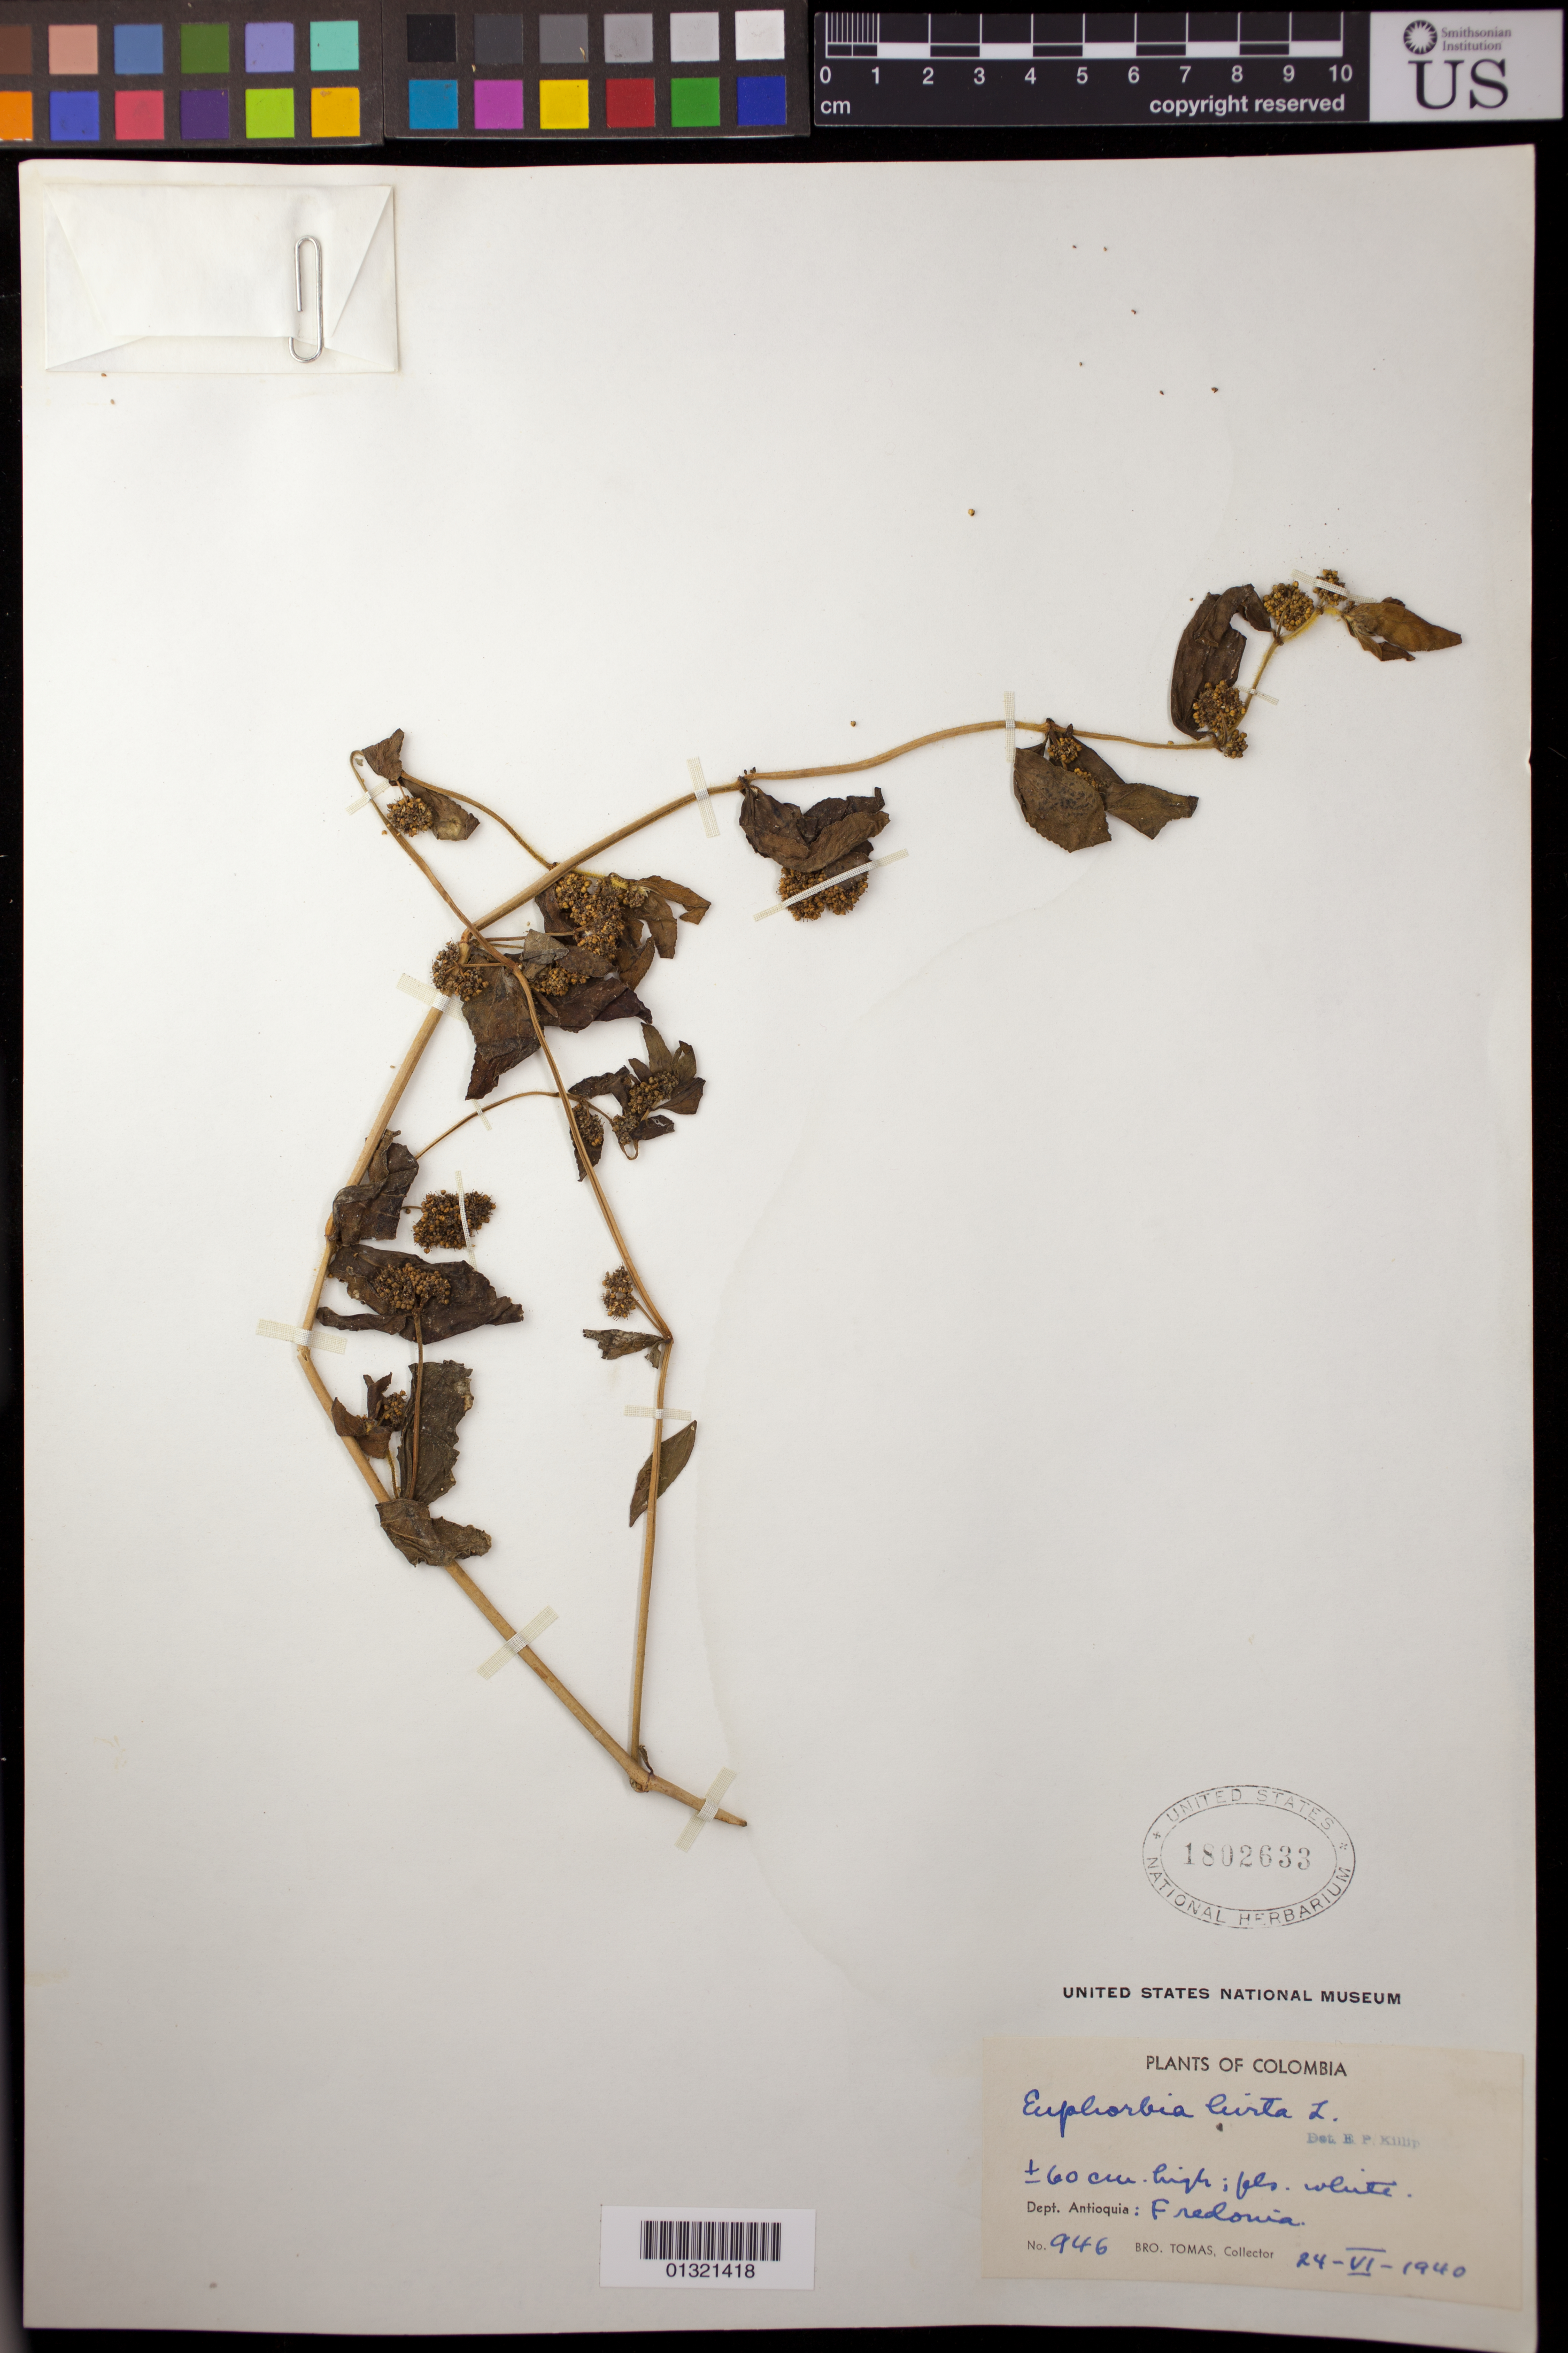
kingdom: Plantae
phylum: Tracheophyta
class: Magnoliopsida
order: Malpighiales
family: Euphorbiaceae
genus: Euphorbia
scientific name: Euphorbia hirta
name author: L.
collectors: B. Tomas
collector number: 946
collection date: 1940-06-24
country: Colombia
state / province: Antioquia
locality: Fredonia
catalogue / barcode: US 1802633